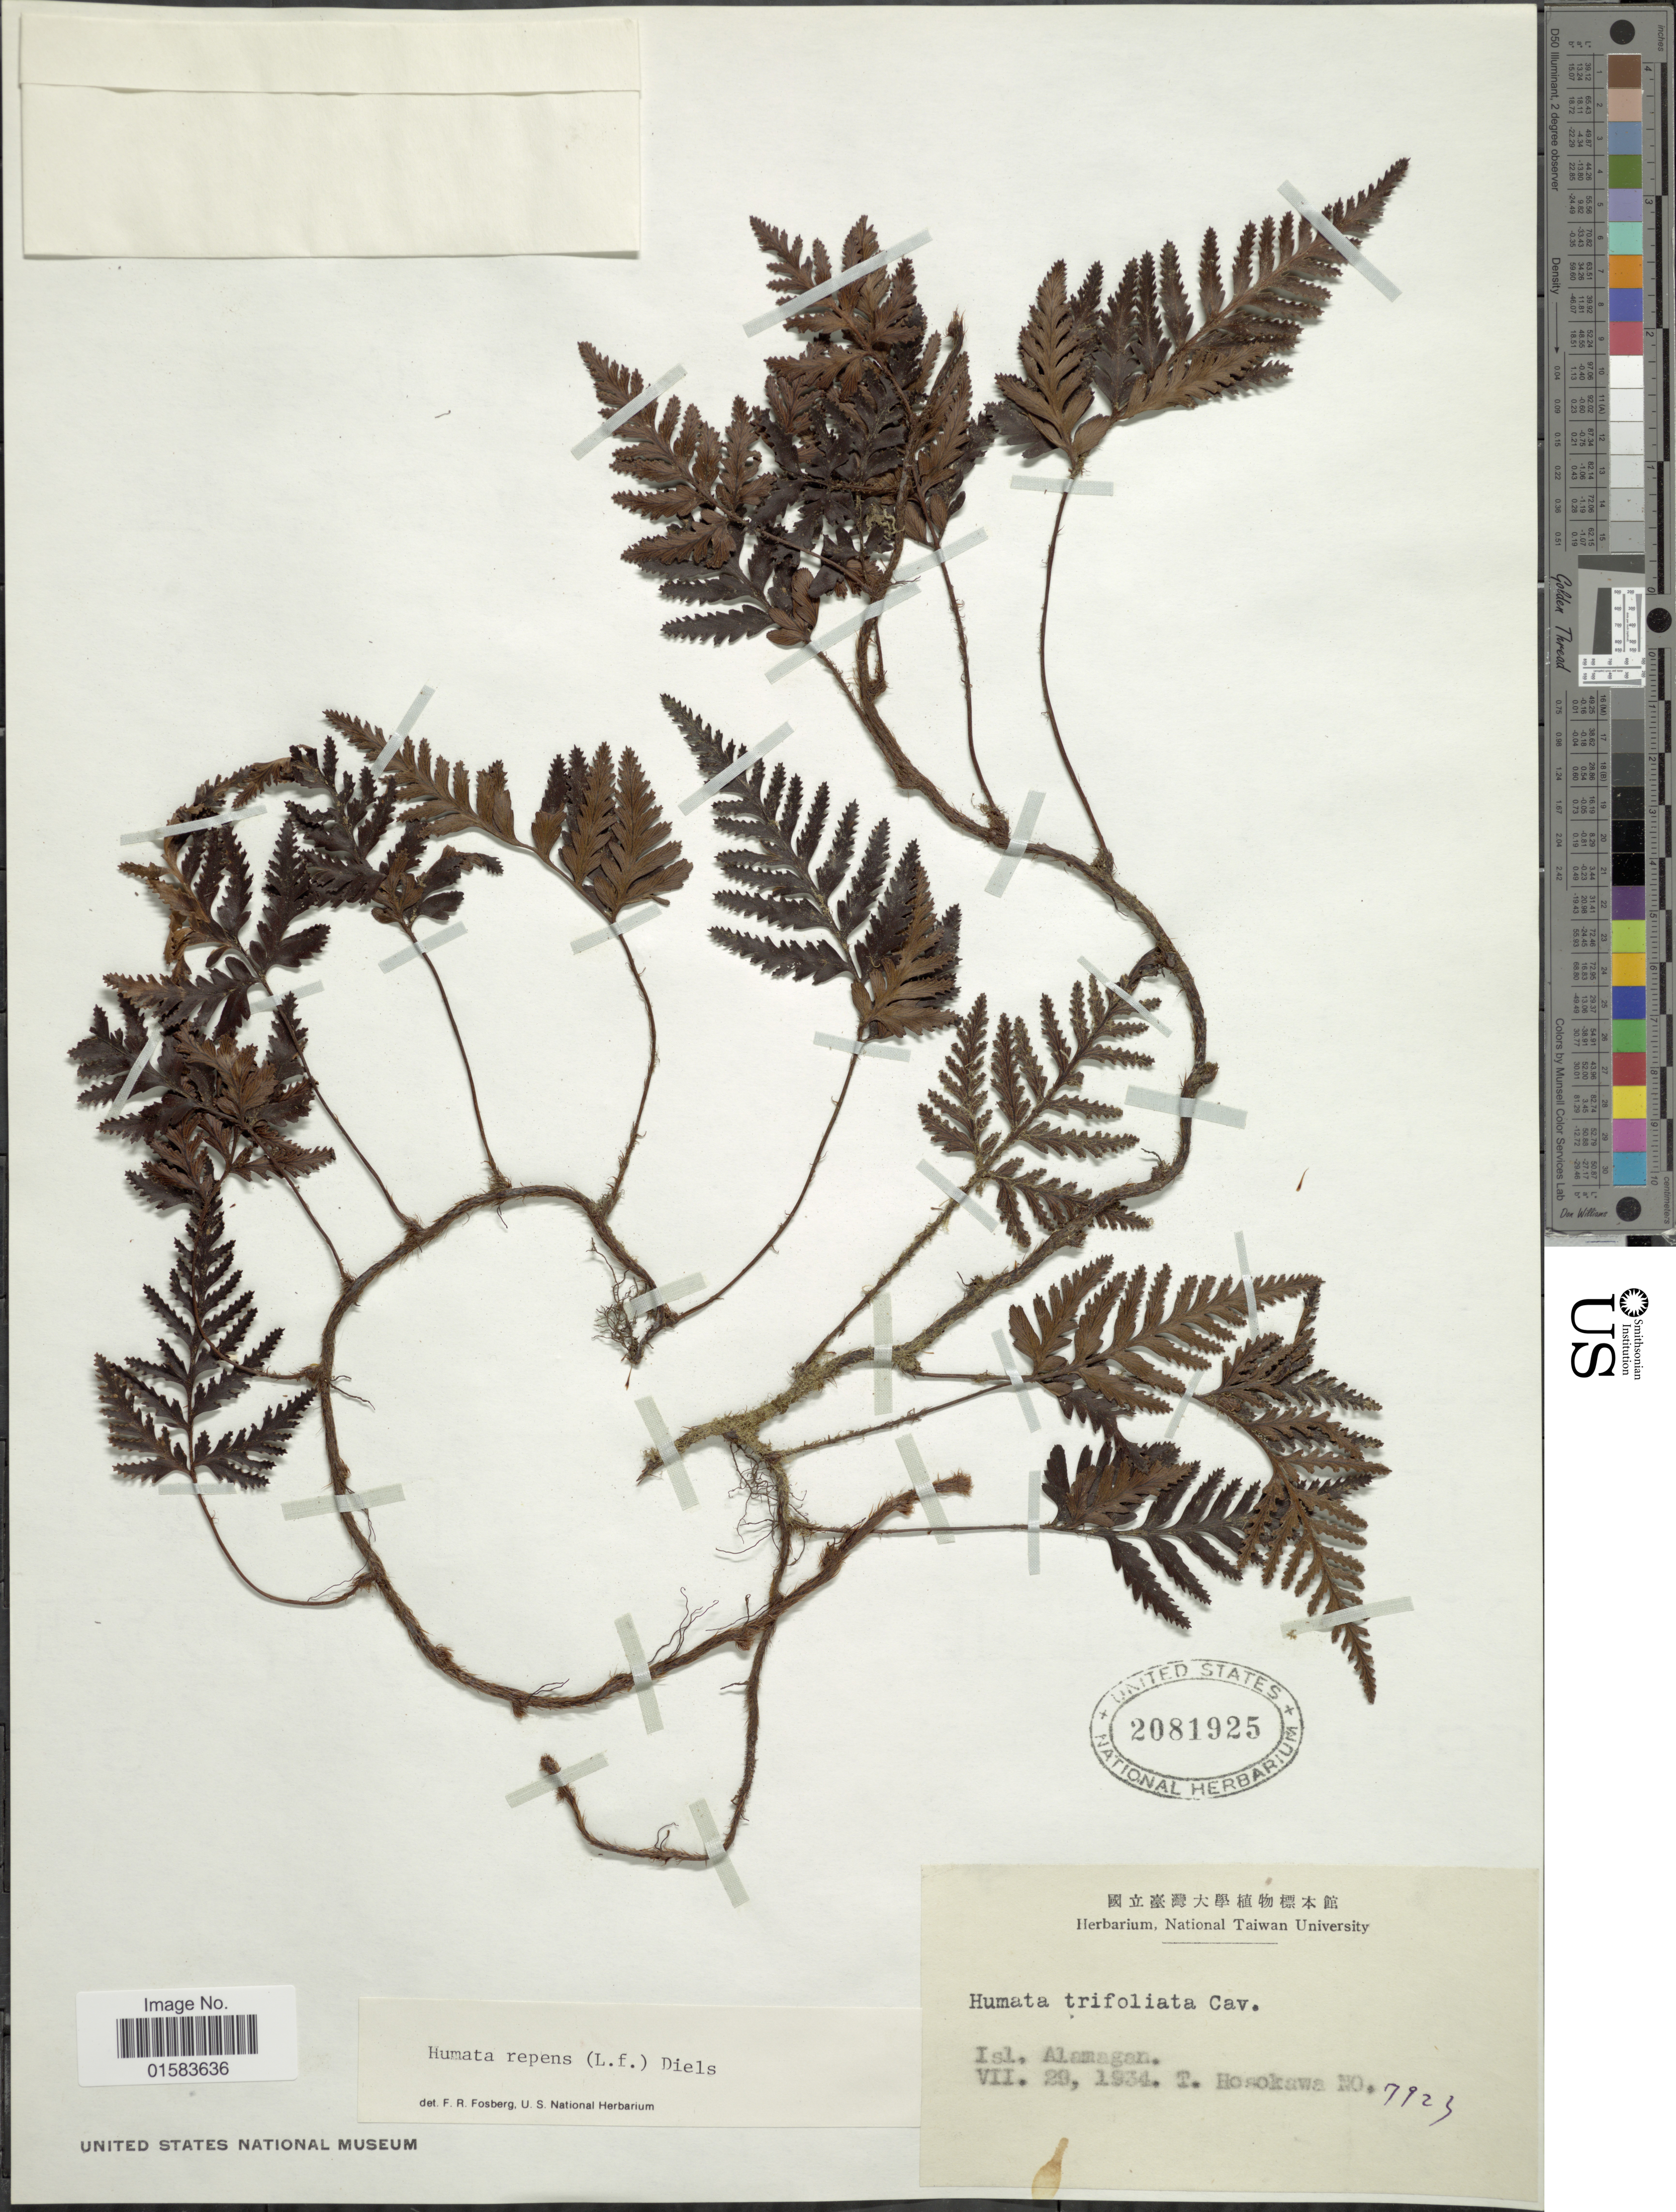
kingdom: Plantae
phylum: Tracheophyta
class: Polypodiopsida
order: Polypodiales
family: Davalliaceae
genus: Davallia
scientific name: Davallia repens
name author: (L. f.) Kuhn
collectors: T. Hosokawa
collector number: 7123*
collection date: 1934-07-29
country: Northern Mariana Islands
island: Alamagan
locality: Isl. Alamagan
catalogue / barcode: US 2081925